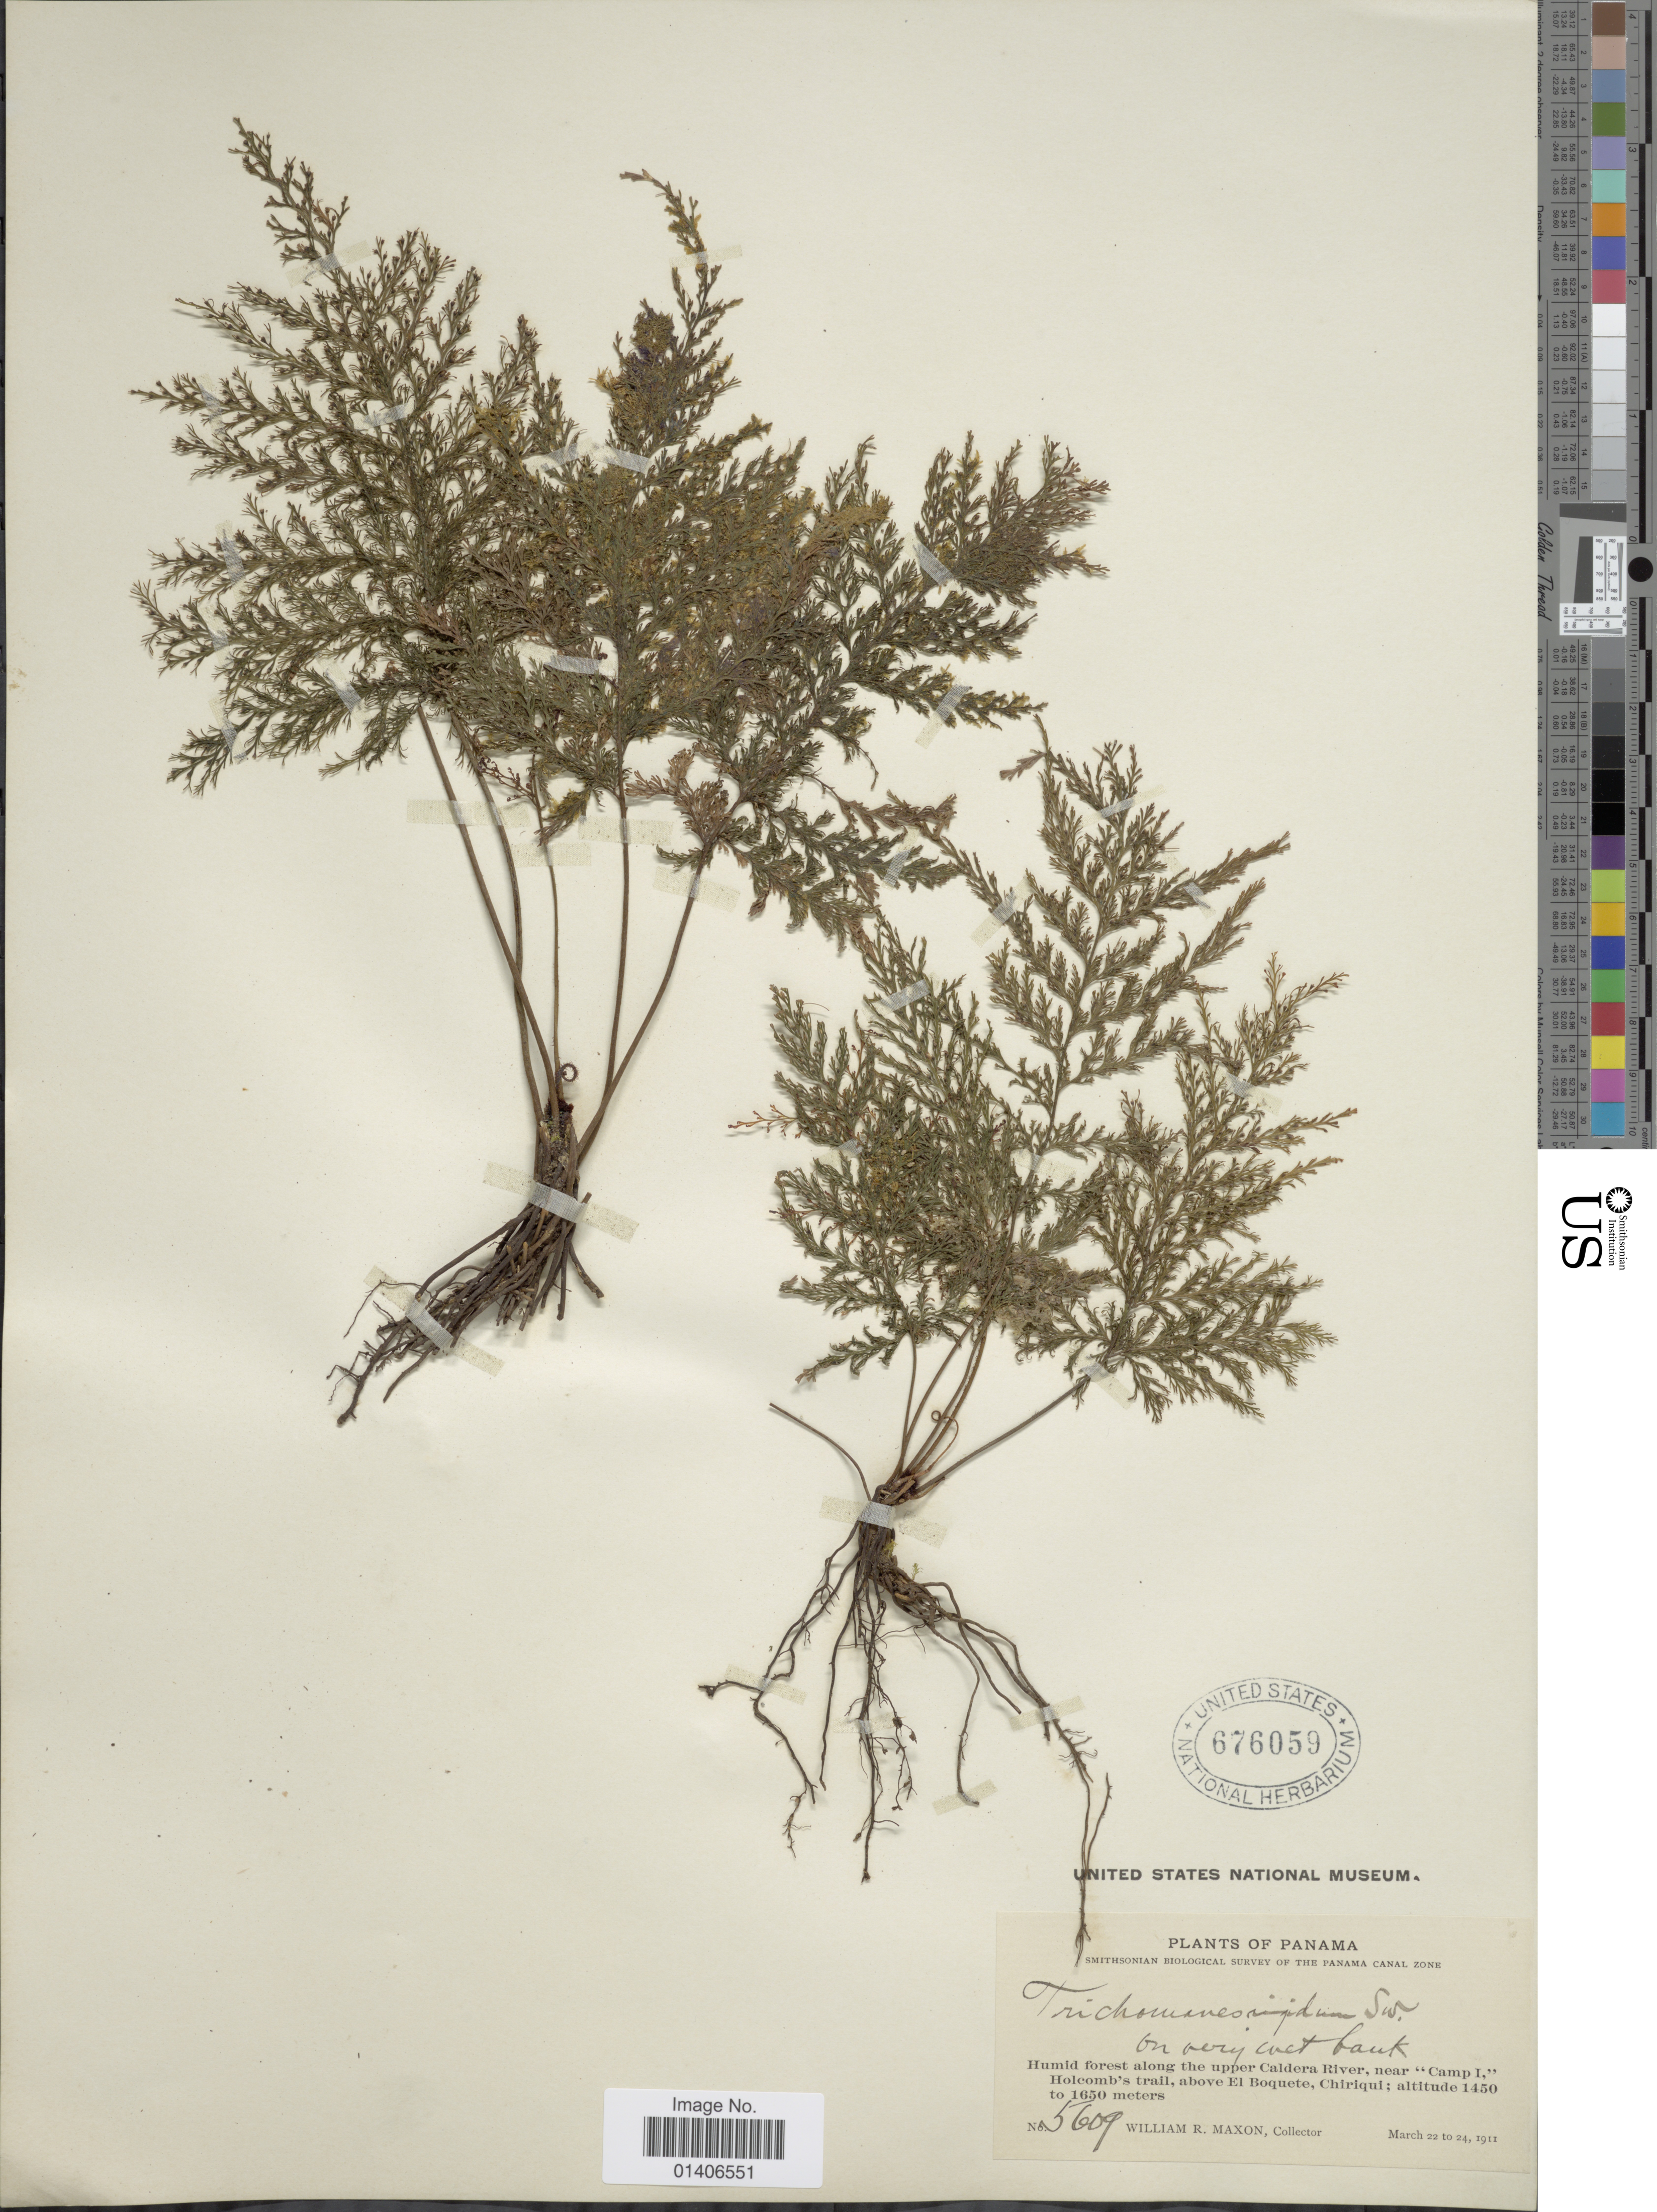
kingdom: Plantae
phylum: Tracheophyta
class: Polypodiopsida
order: Hymenophyllales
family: Hymenophyllaceae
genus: Abrodictyum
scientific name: Abrodictyum rigidum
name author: (Sw.) Ebihara & Dubuisson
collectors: W. R. Maxon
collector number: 5609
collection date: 1911-03-22/1911-03-24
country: Panama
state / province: Chiriqui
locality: Humid forest along the upper Caldera River, near 'Camp I'Holcomb's trail, above El Boquete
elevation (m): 1450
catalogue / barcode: US 676059